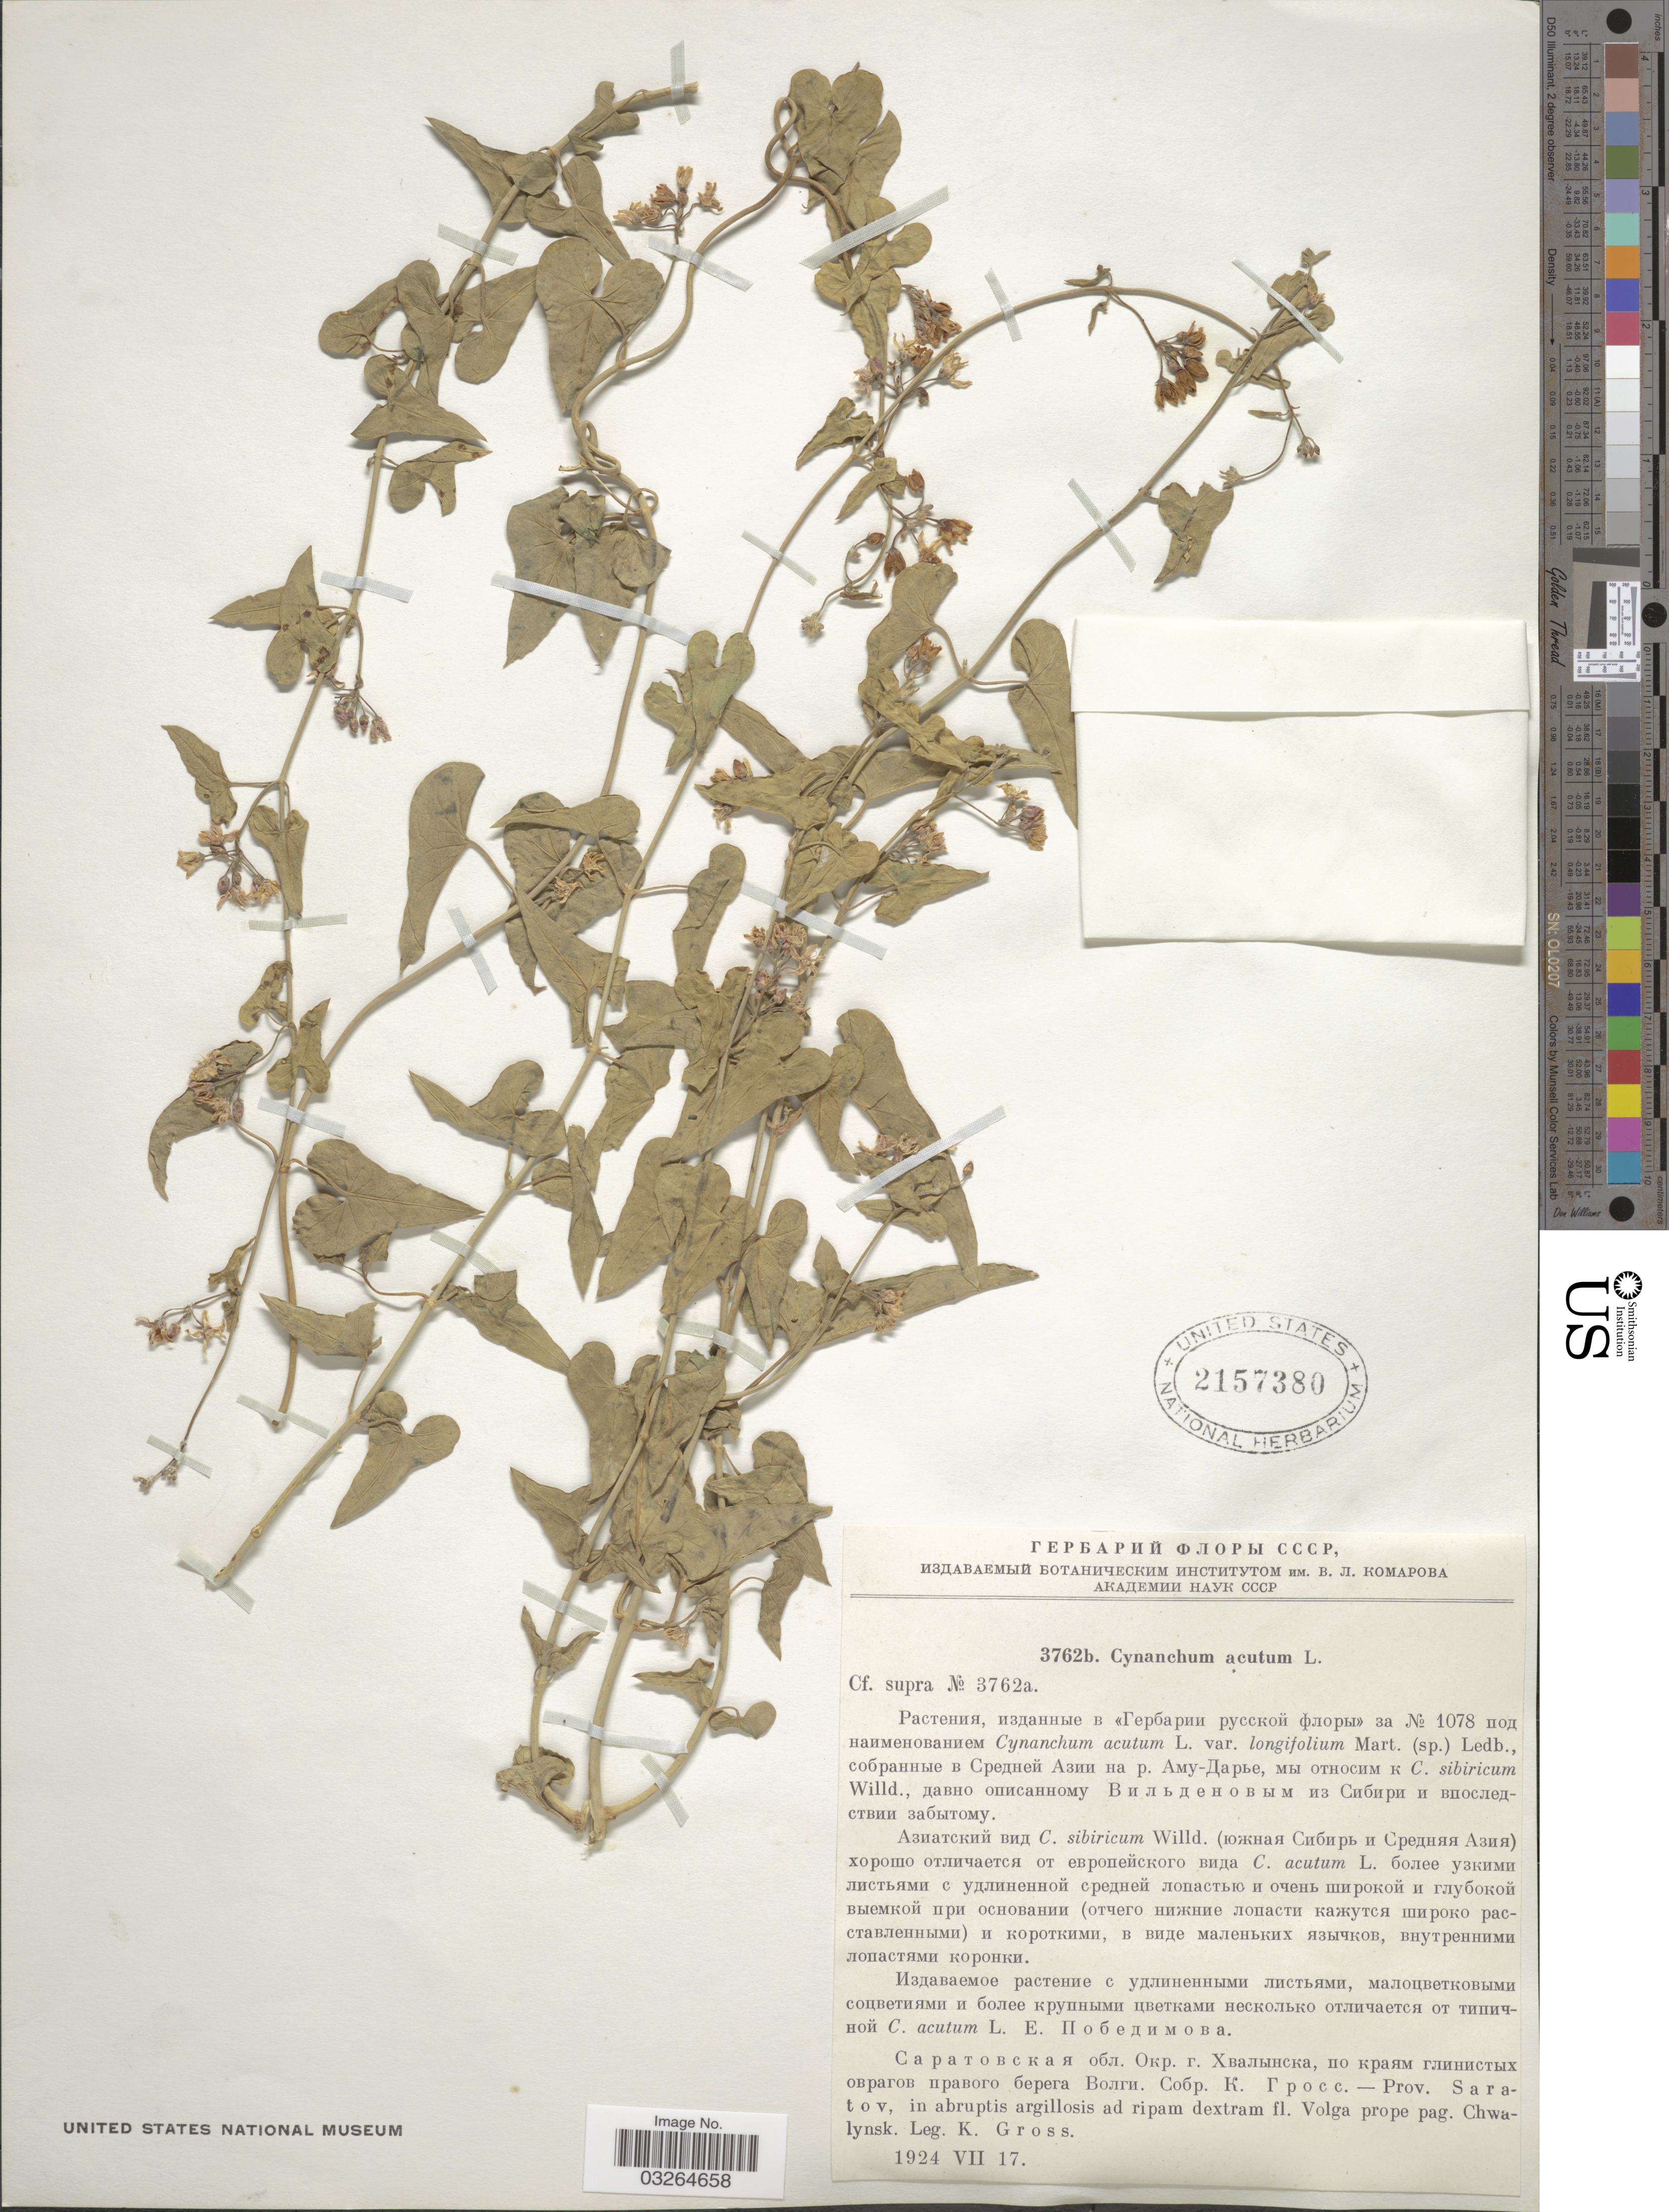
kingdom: Plantae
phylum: Tracheophyta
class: Magnoliopsida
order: Gentianales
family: Apocynaceae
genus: Cynanchum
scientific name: Cynanchum acutum subsp. sibiricum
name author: (Willd.) Rech. f.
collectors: K. Gross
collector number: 3762b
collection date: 1924-07-17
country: Russian Federation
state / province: Saratov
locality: Prov. Saratov, in abruptis argillosis ad ripam dextram fl. Volga prope pag. Chwalynsk.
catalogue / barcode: US 2157380